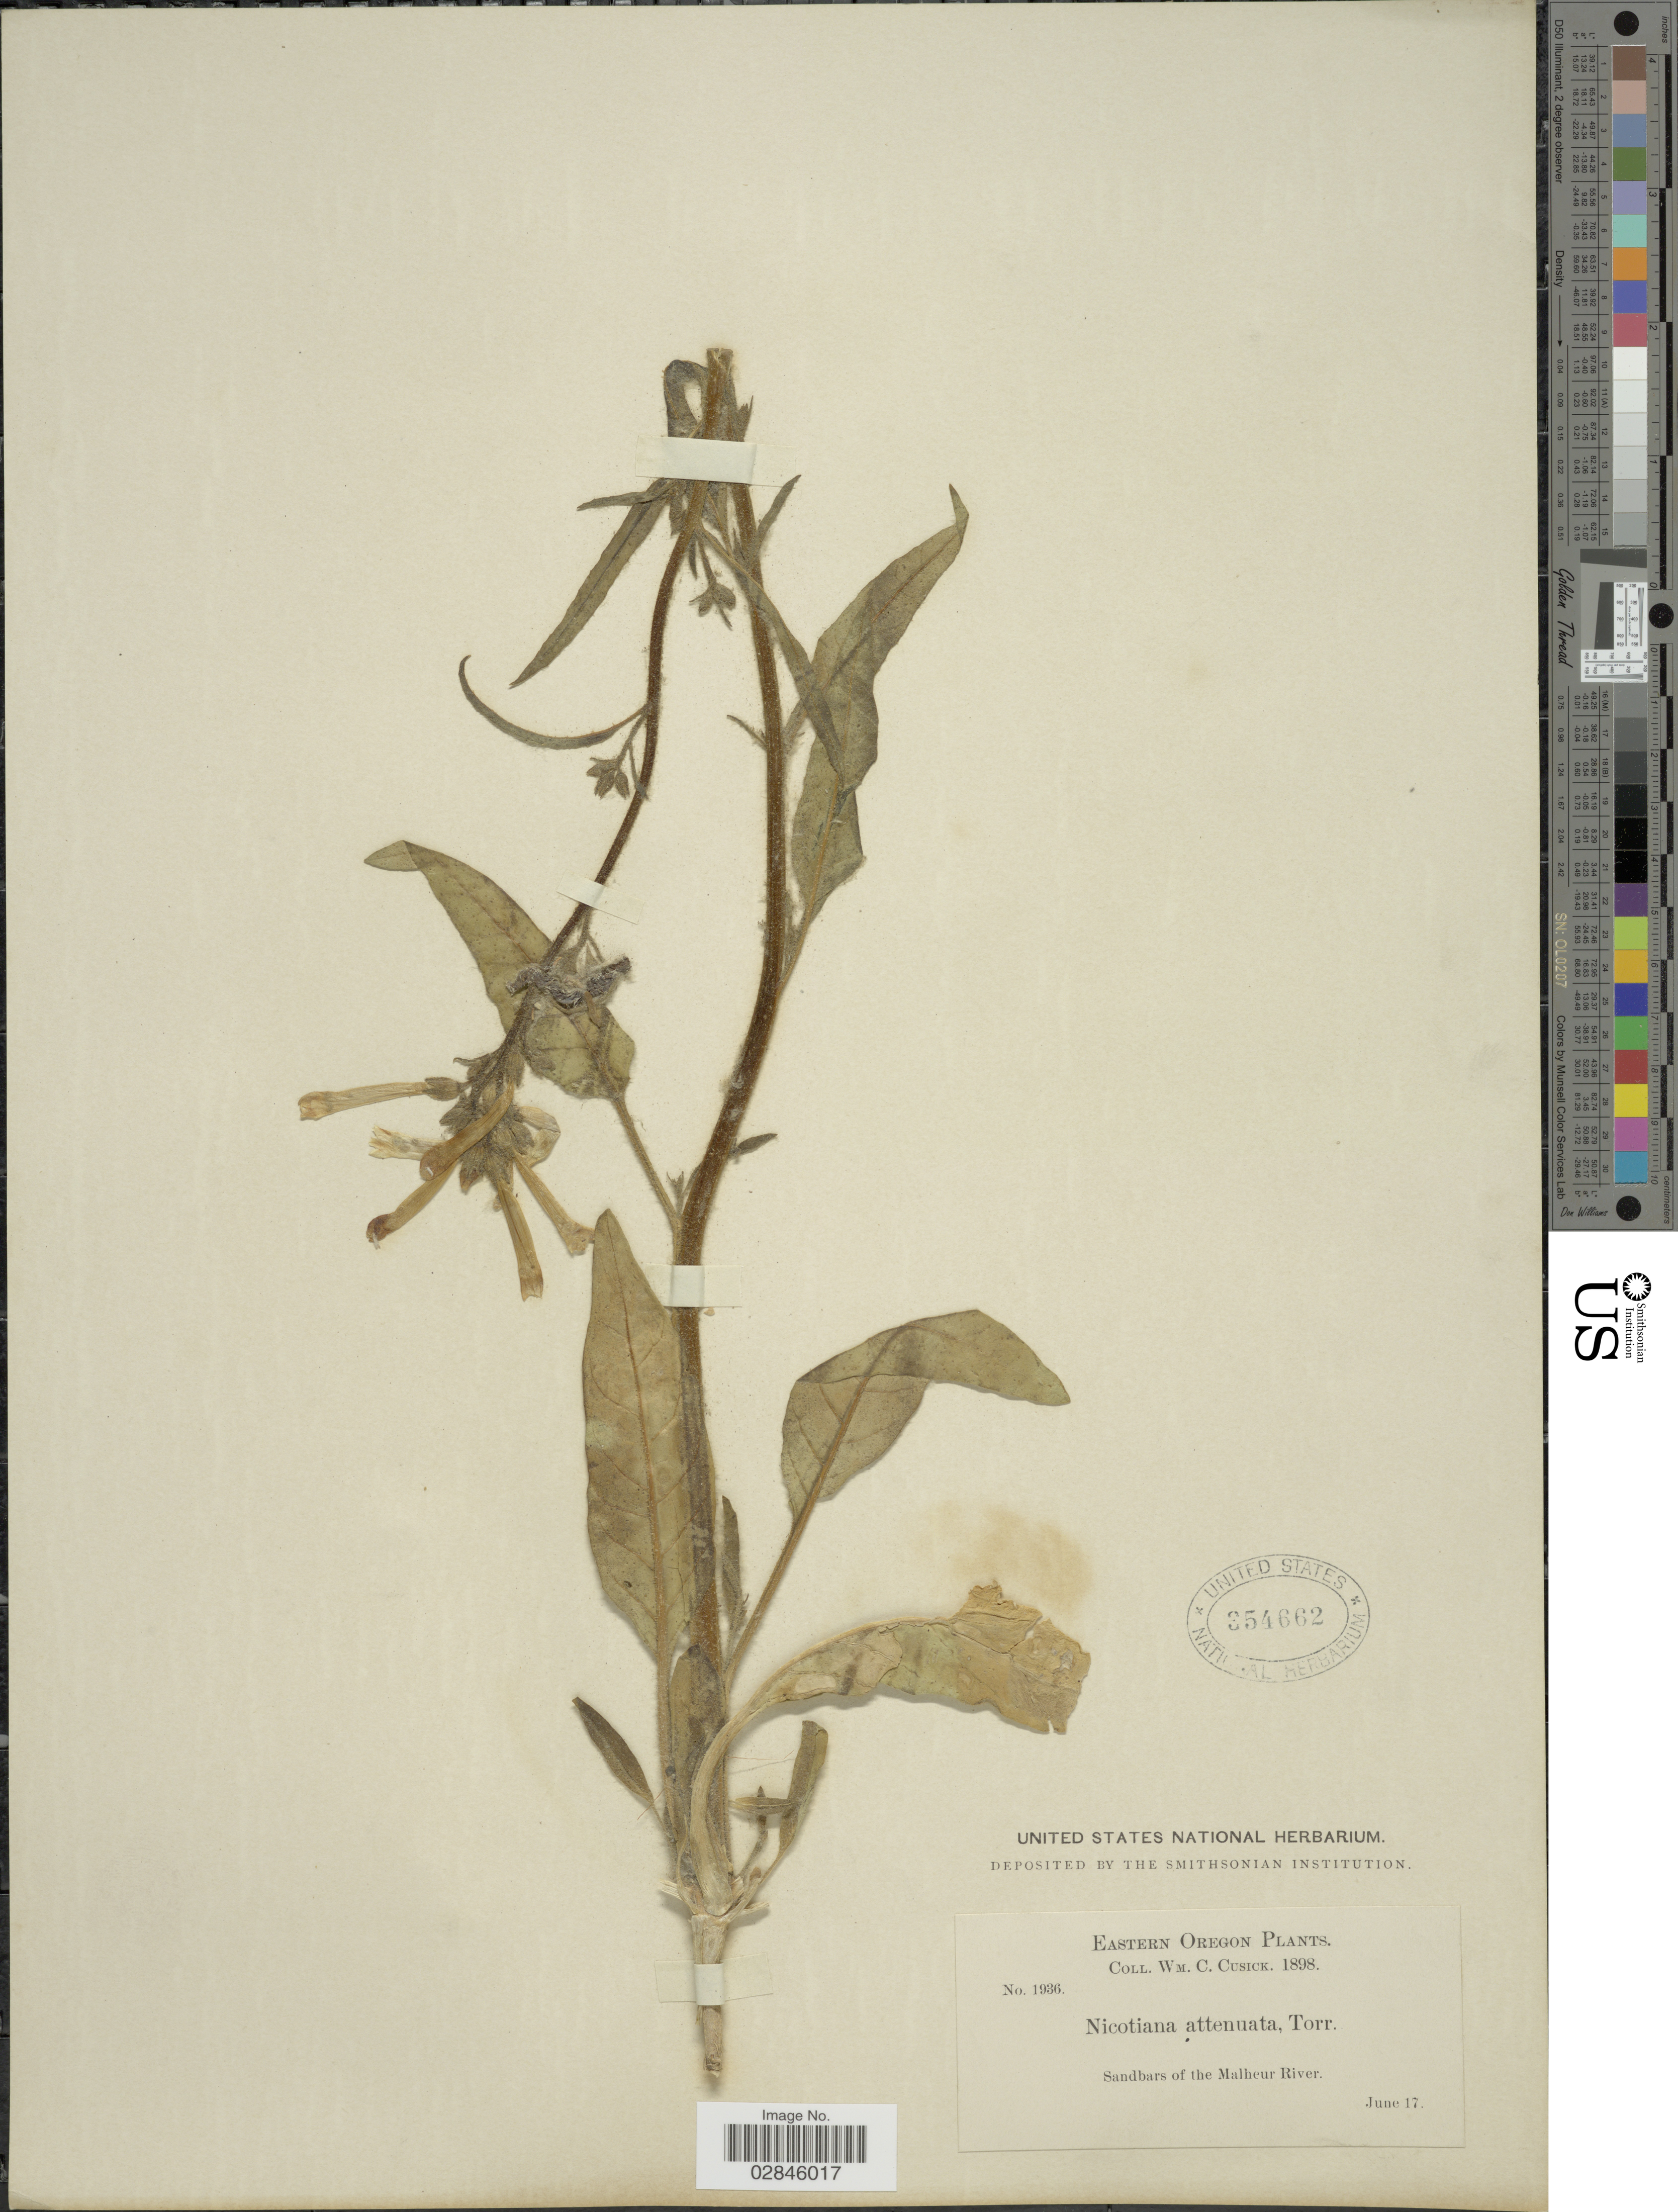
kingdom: Plantae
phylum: Tracheophyta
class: Magnoliopsida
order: Solanales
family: Solanaceae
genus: Nicotiana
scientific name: Nicotiana attenuata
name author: Torr. ex S. Watson in C. King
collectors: W. C. Cusick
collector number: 1936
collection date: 1898-06-17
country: United States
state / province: Oregon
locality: Eastern Oregon. Sandbars of the Malheur River.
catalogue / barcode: US 354662